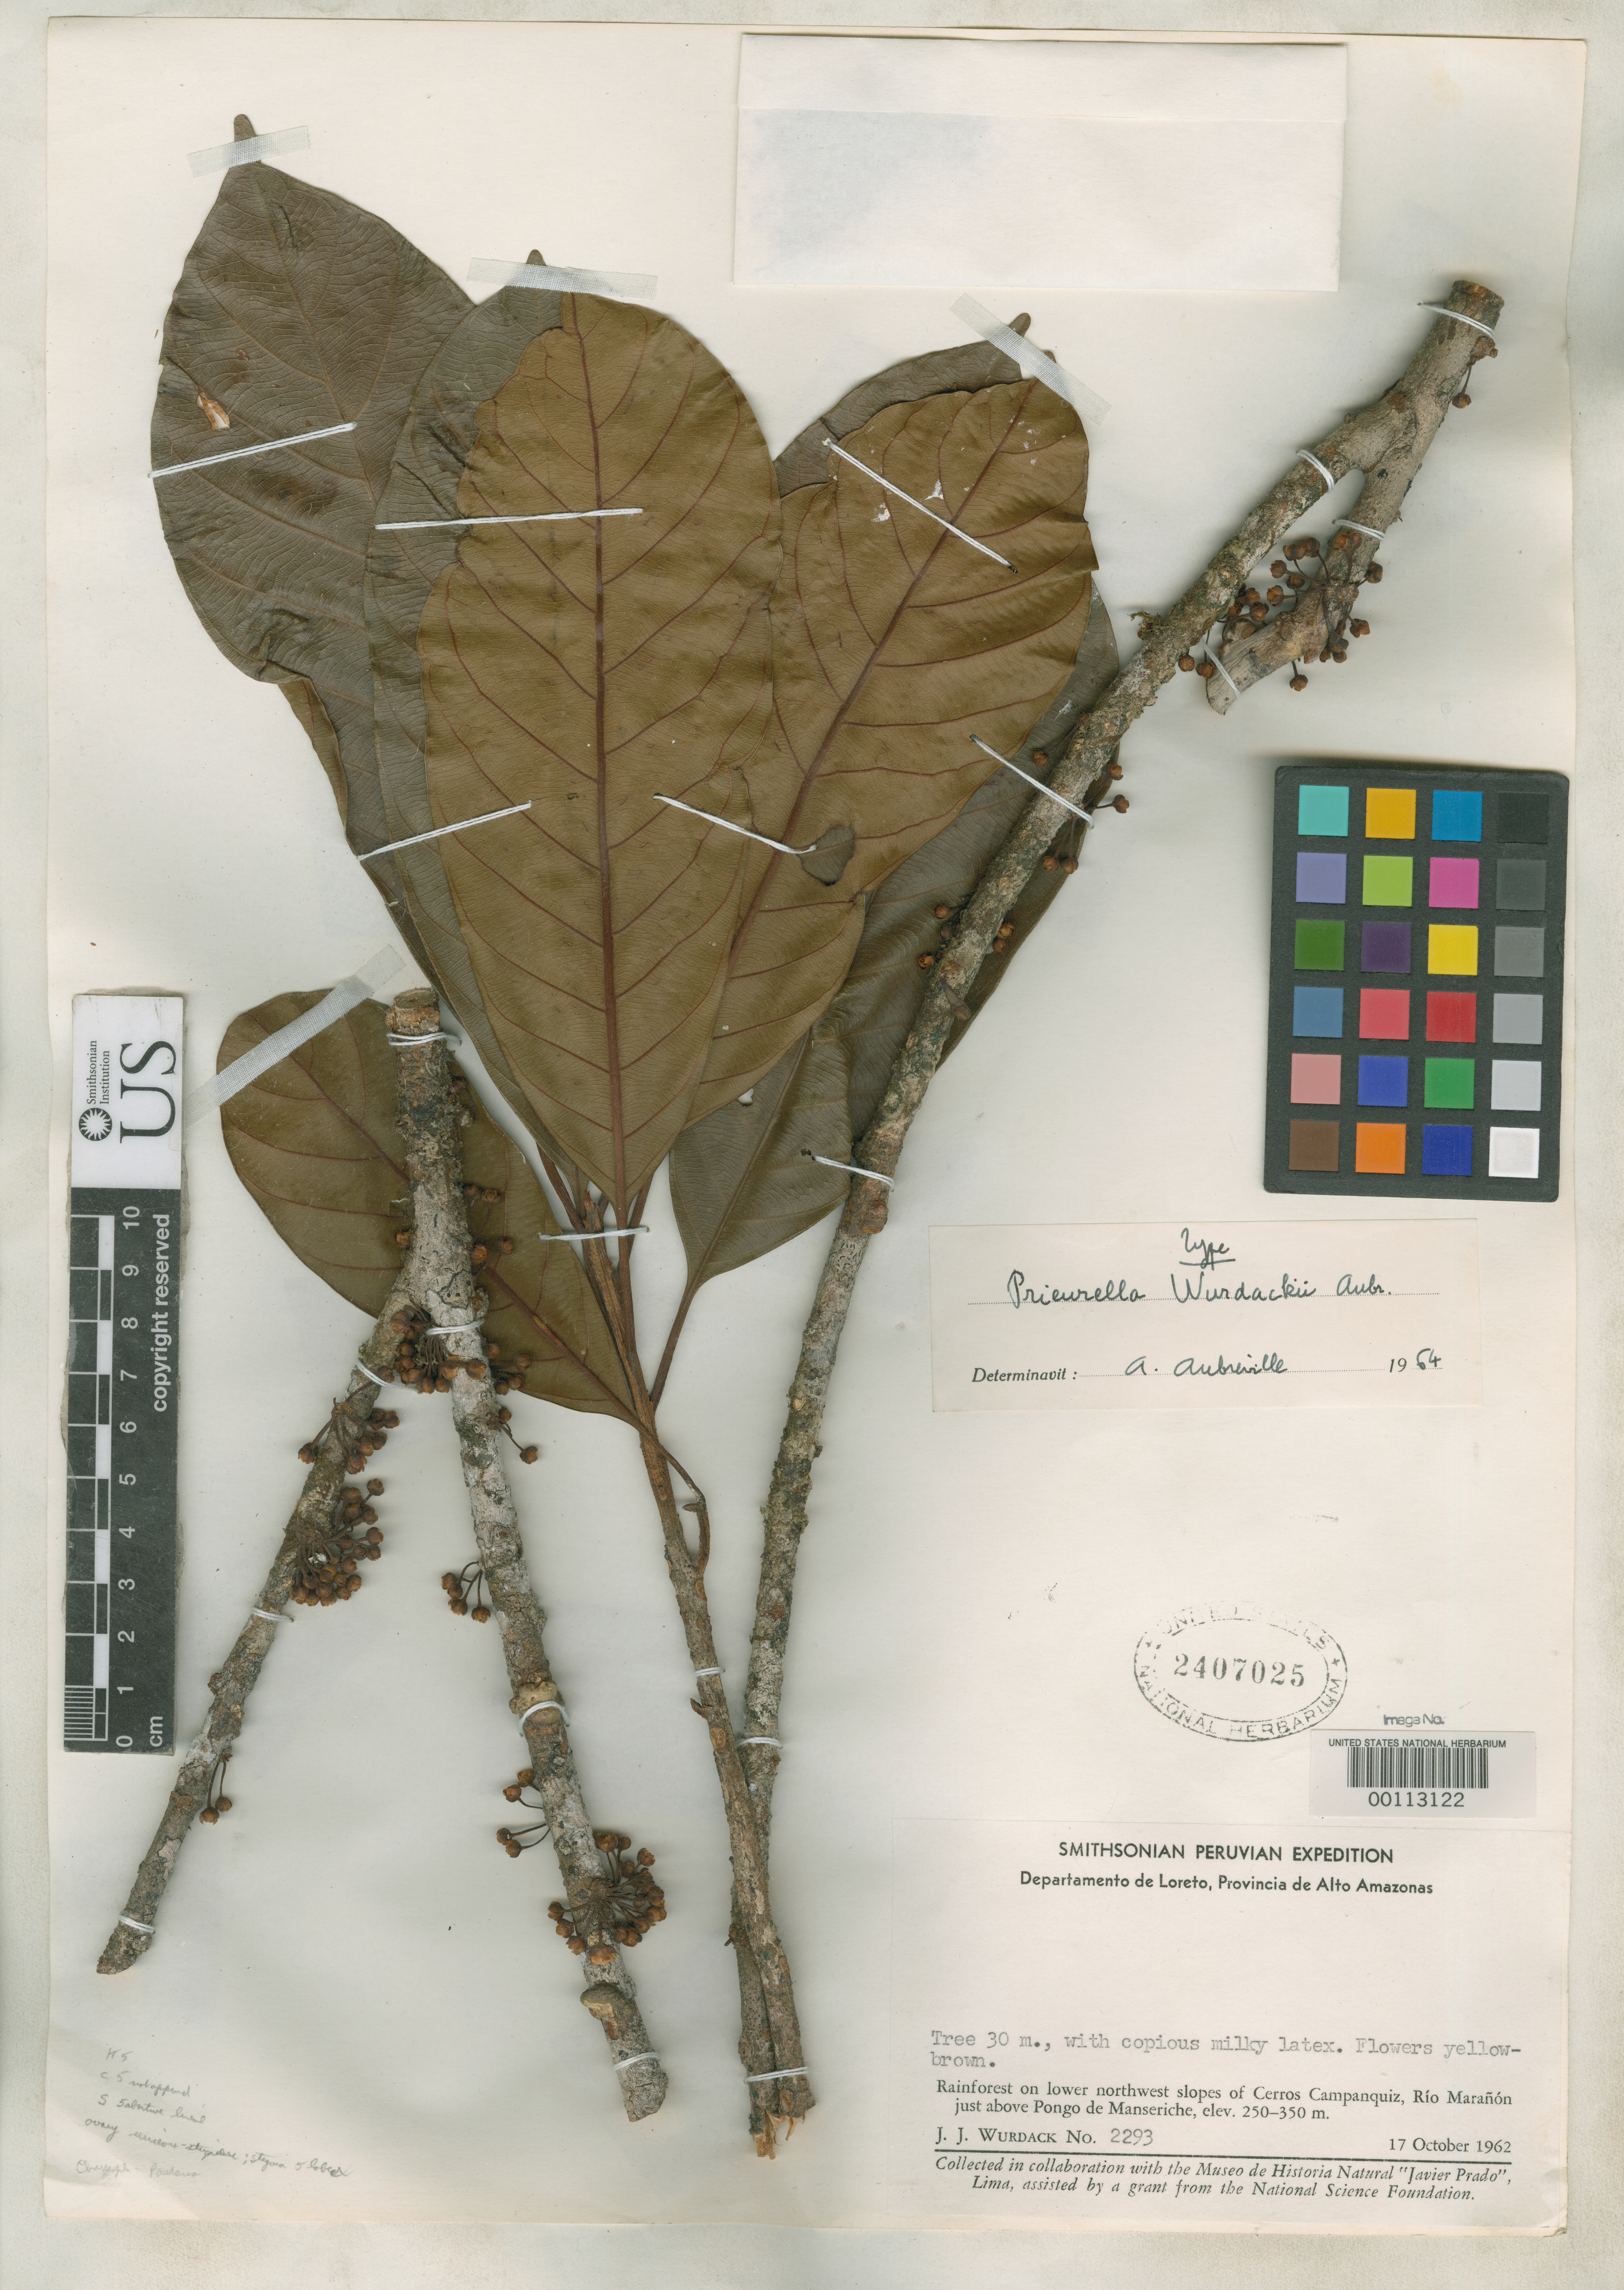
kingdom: Plantae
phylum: Tracheophyta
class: Magnoliopsida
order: Ericales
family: Sapotaceae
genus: Prieurella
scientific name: Prieurella wurdackii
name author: Aubrév.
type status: Holotype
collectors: J. J. Wurdack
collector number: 2293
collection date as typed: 17 Oct 1962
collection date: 1962-10-17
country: Peru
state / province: Loreto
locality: Pongo de Manseriche, Rio Maranon.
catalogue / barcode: US 2407025